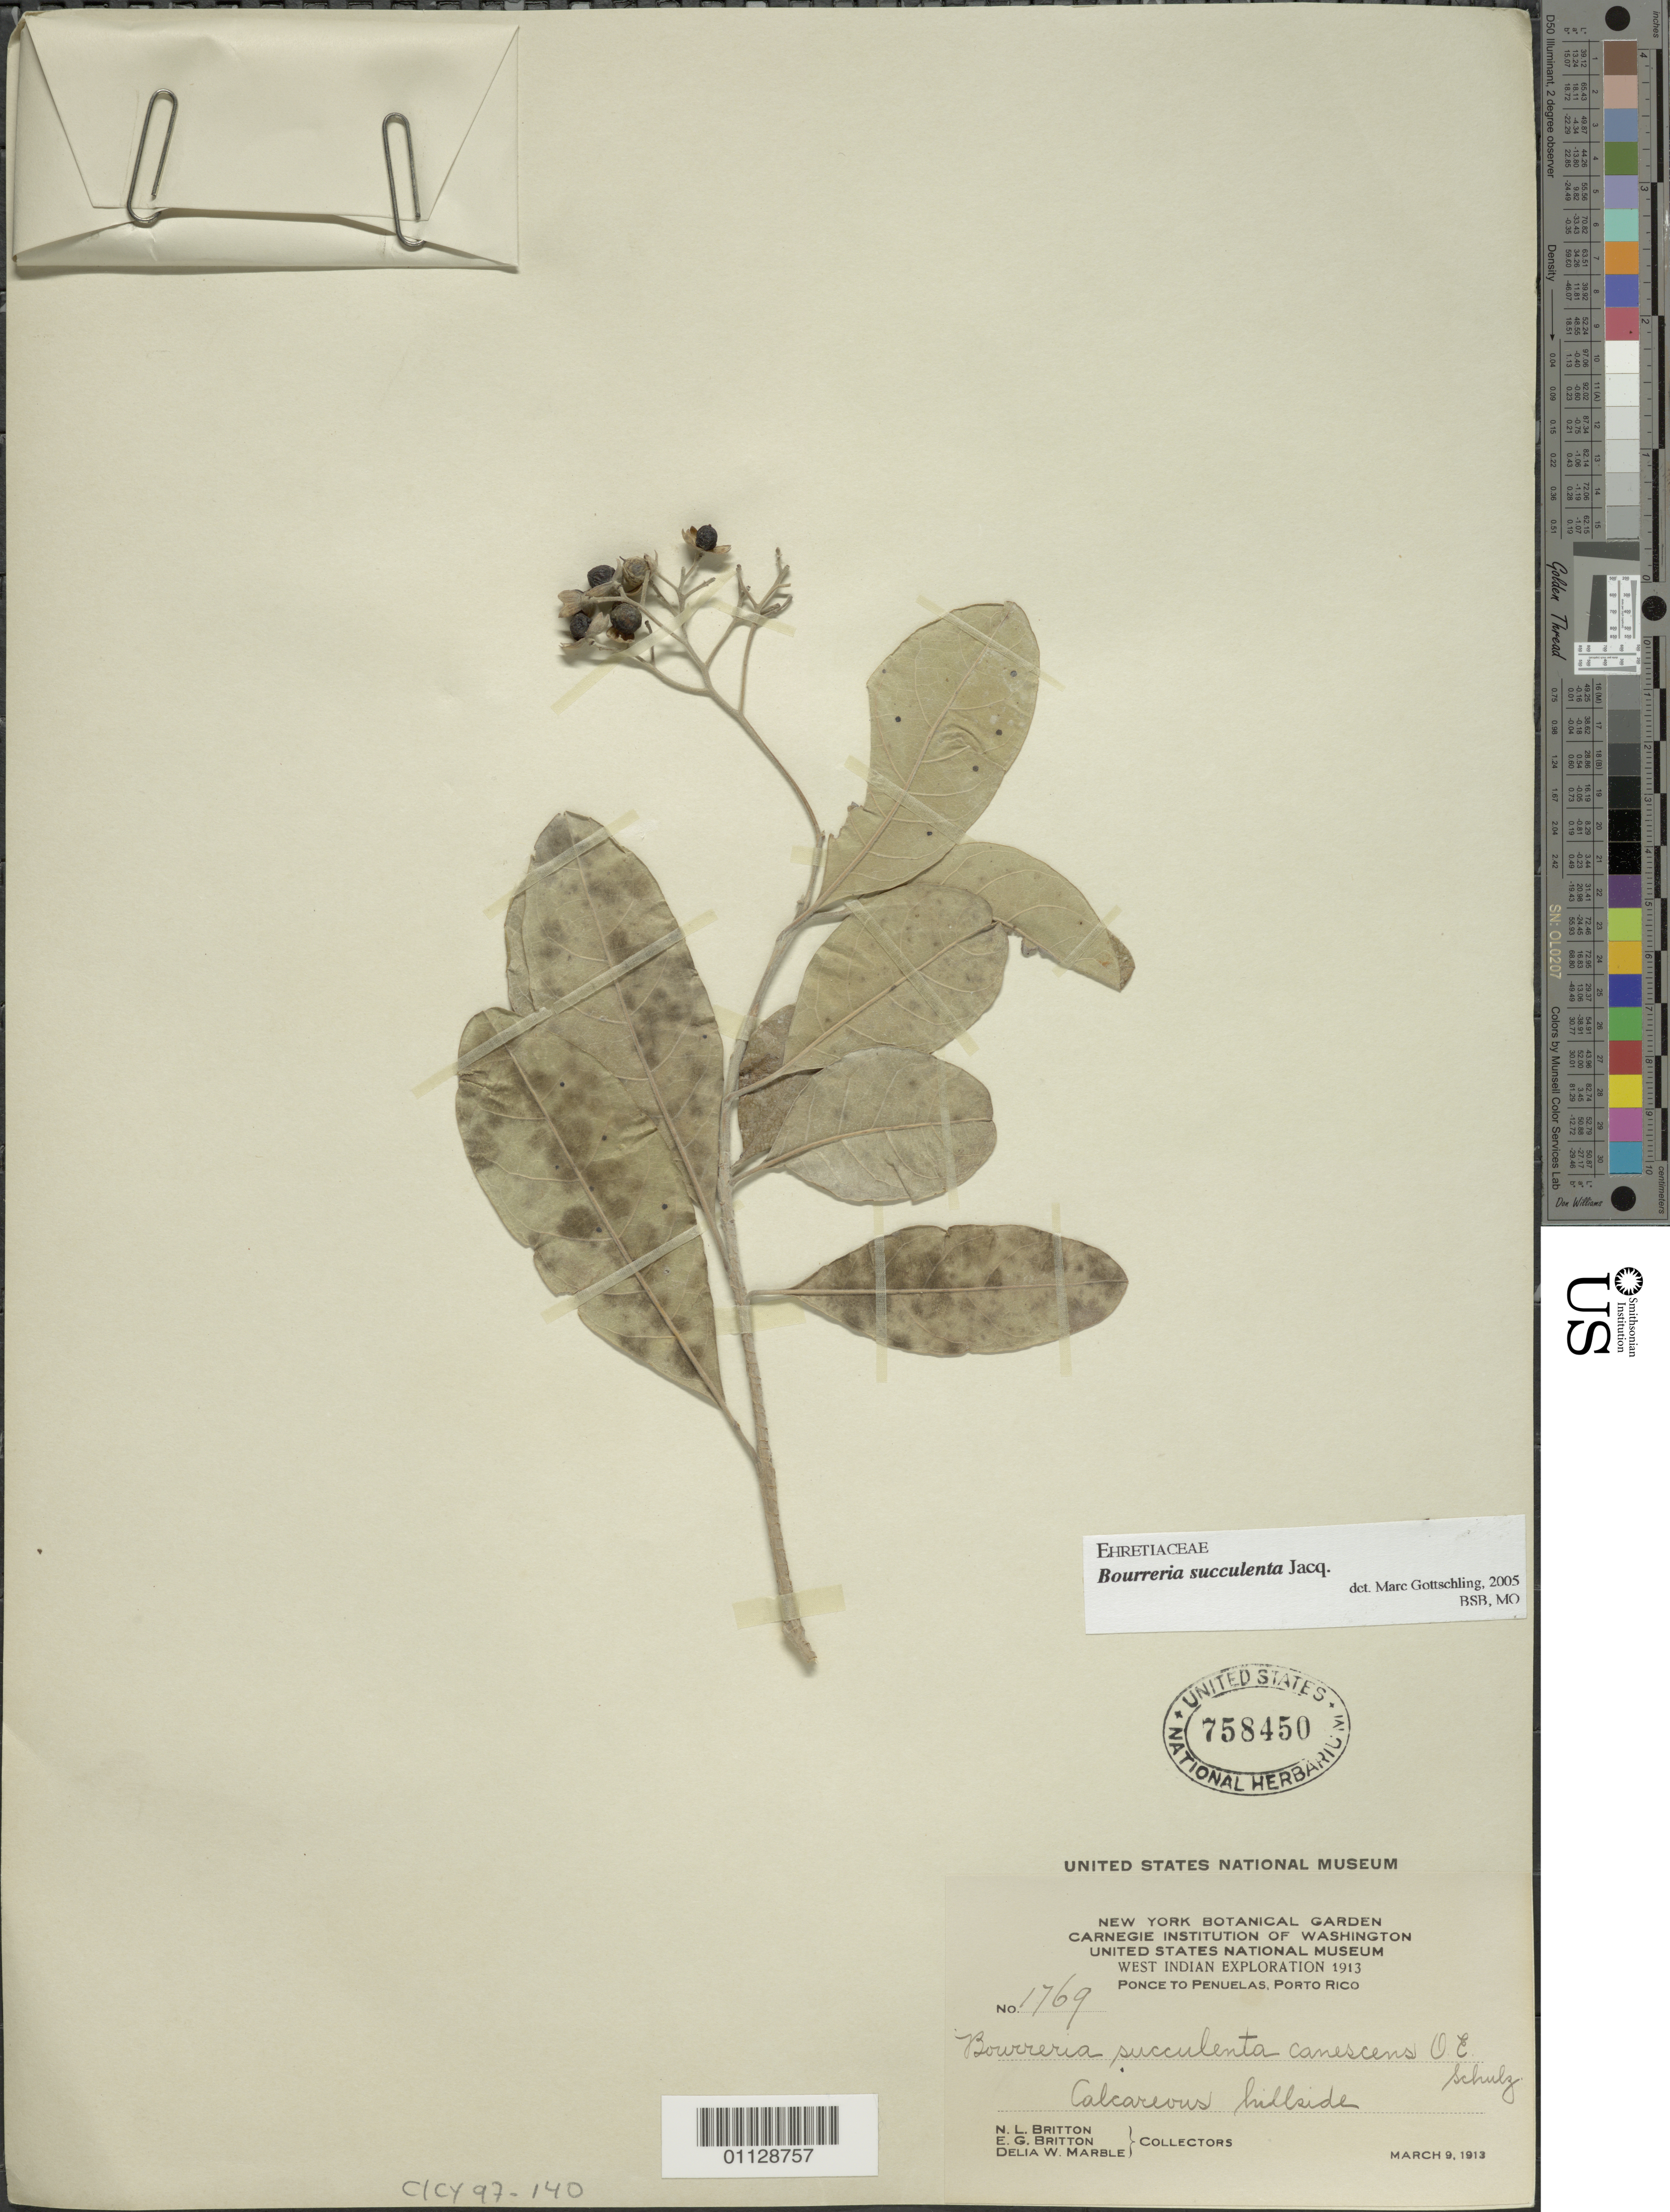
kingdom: Plantae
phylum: Tracheophyta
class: Magnoliopsida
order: Boraginales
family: Ehretiaceae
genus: Bourreria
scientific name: Bourreria succulenta var. canescens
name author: O.E. Schulz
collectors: N. Britton, E. G. Britton & D. W. Marble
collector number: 1769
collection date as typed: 09 Mar 1913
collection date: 1913-03-09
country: Puerto Rico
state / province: Peñuelas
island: Puerto Rico I.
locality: Calcareous Hillside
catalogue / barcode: US 758450